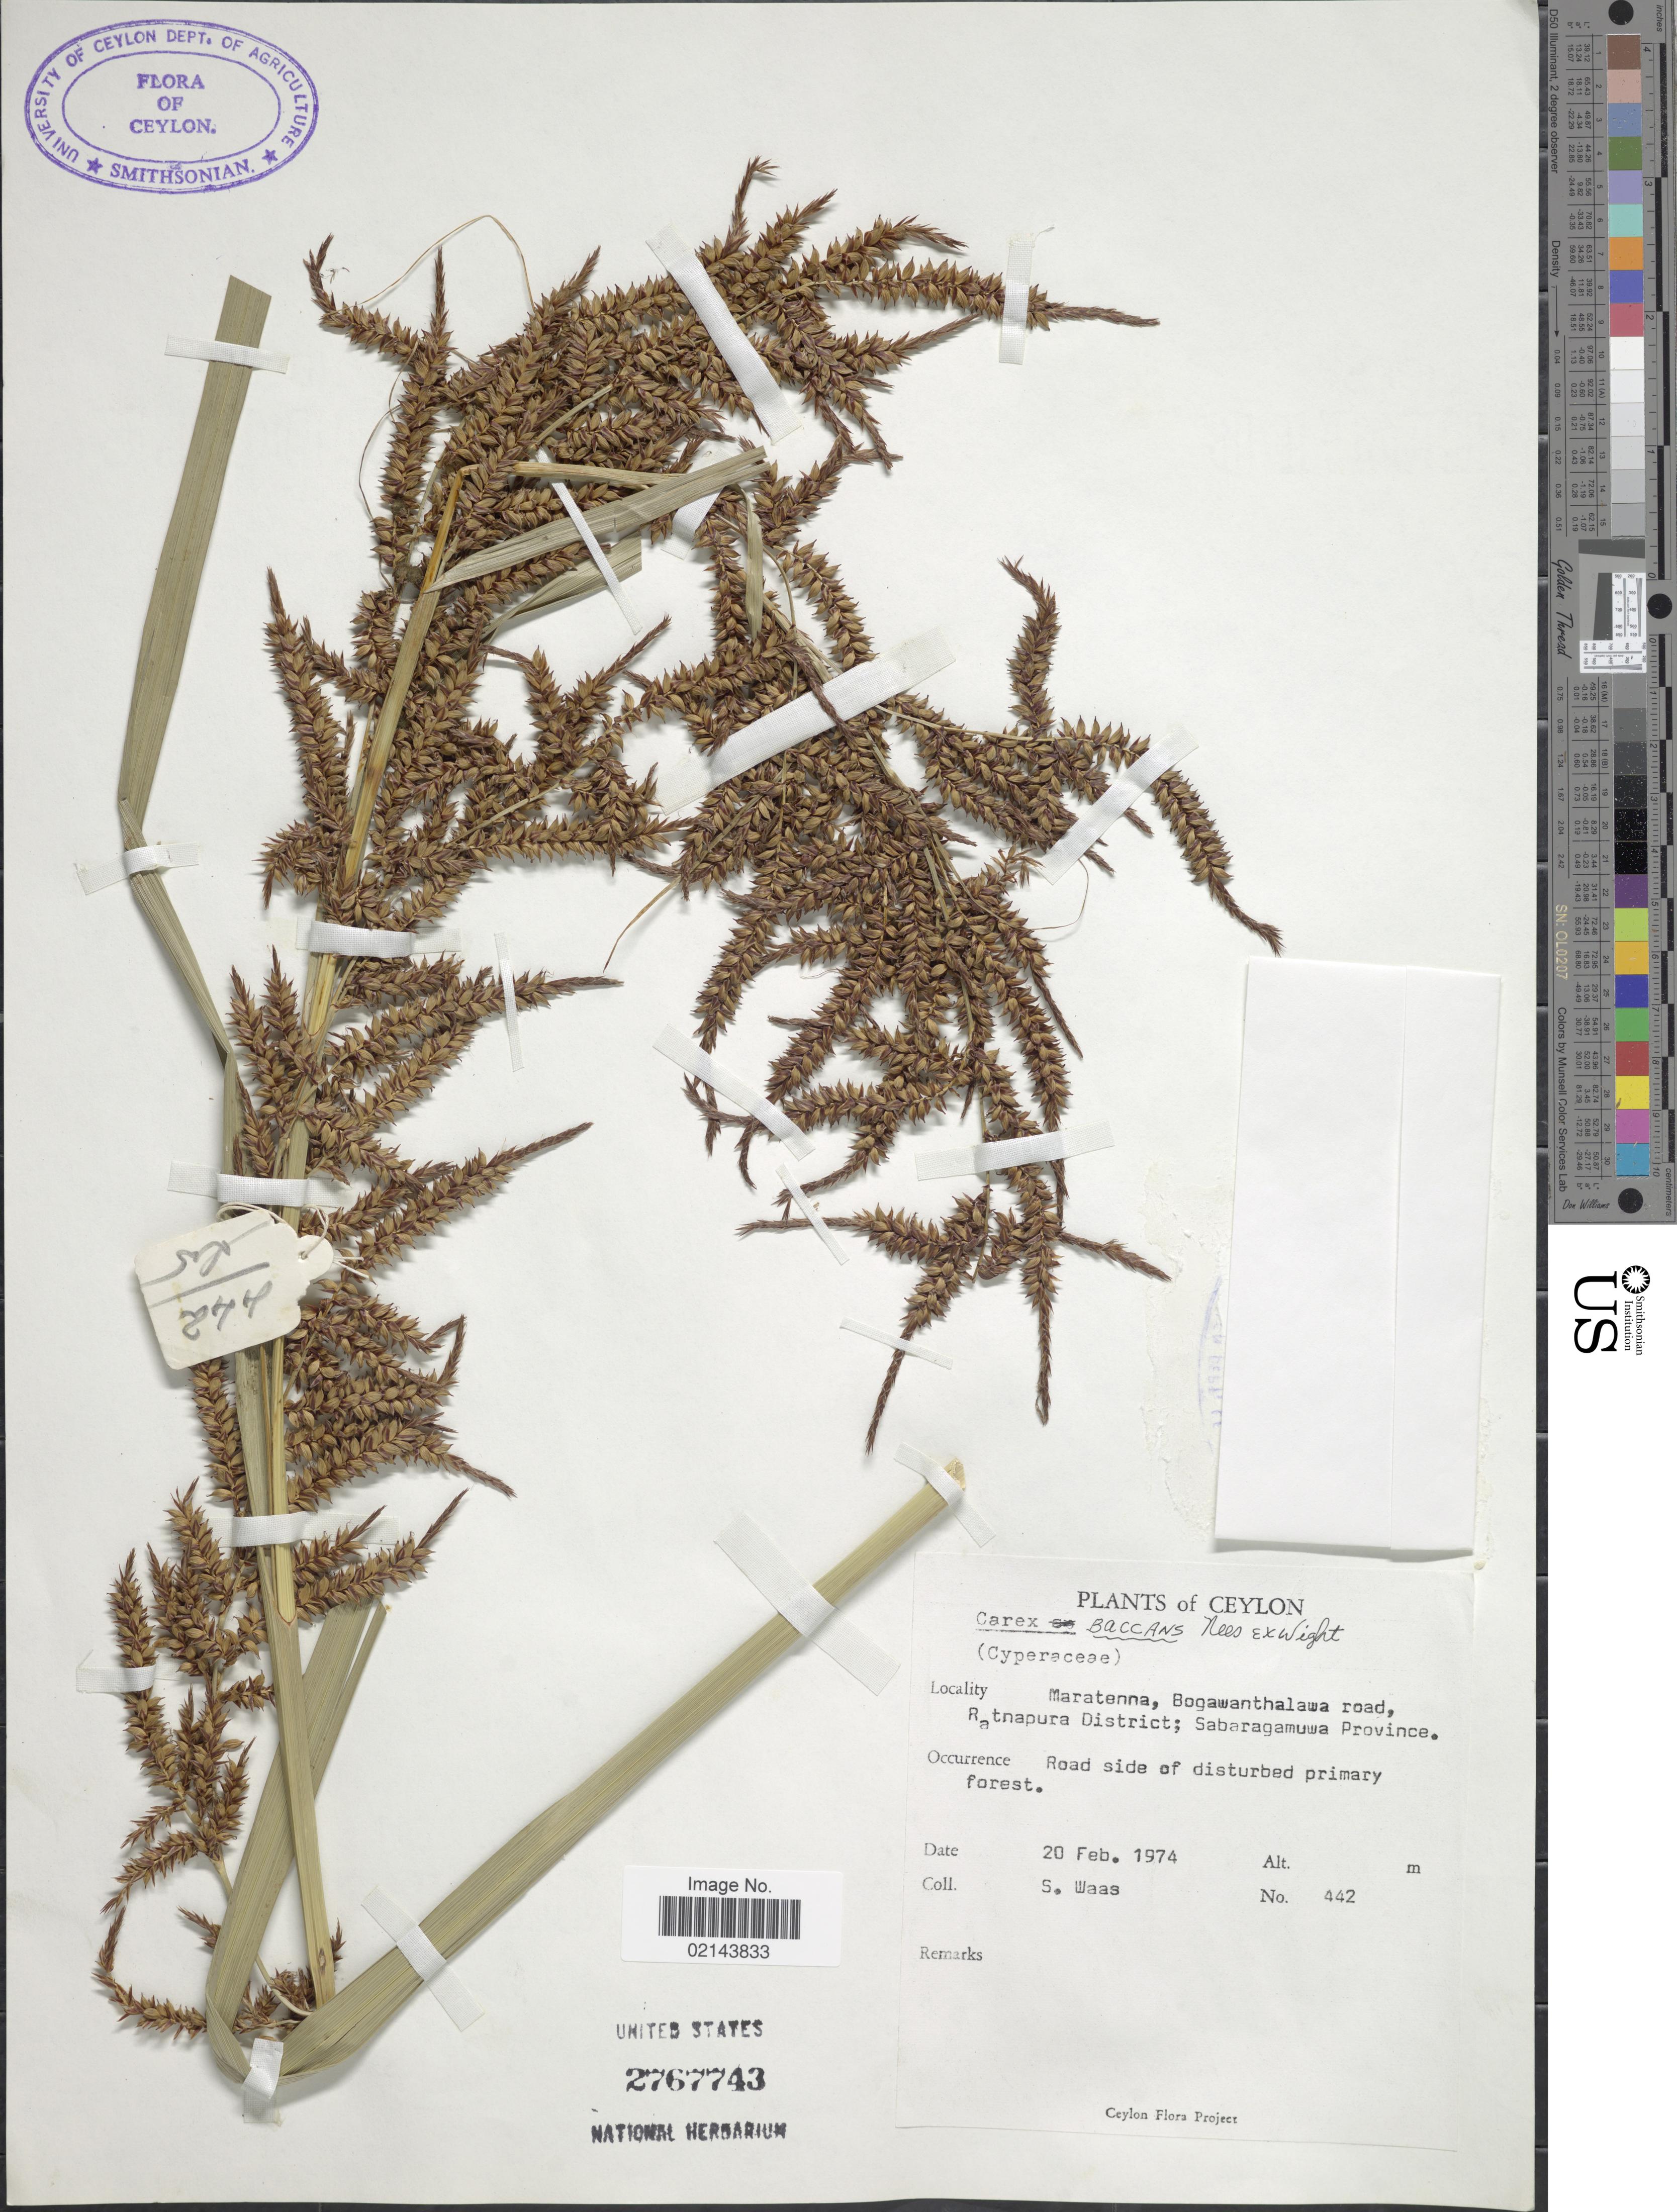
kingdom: Plantae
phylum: Tracheophyta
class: Liliopsida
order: Poales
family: Cyperaceae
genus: Carex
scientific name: Carex baccans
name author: Nees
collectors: S. Waas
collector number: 442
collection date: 1974-02-20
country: Sri Lanka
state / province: Sabaragamuwa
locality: Ceylon. Maratenna, Bogawanthalawa road, Ratnapura District.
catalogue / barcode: US 2767743